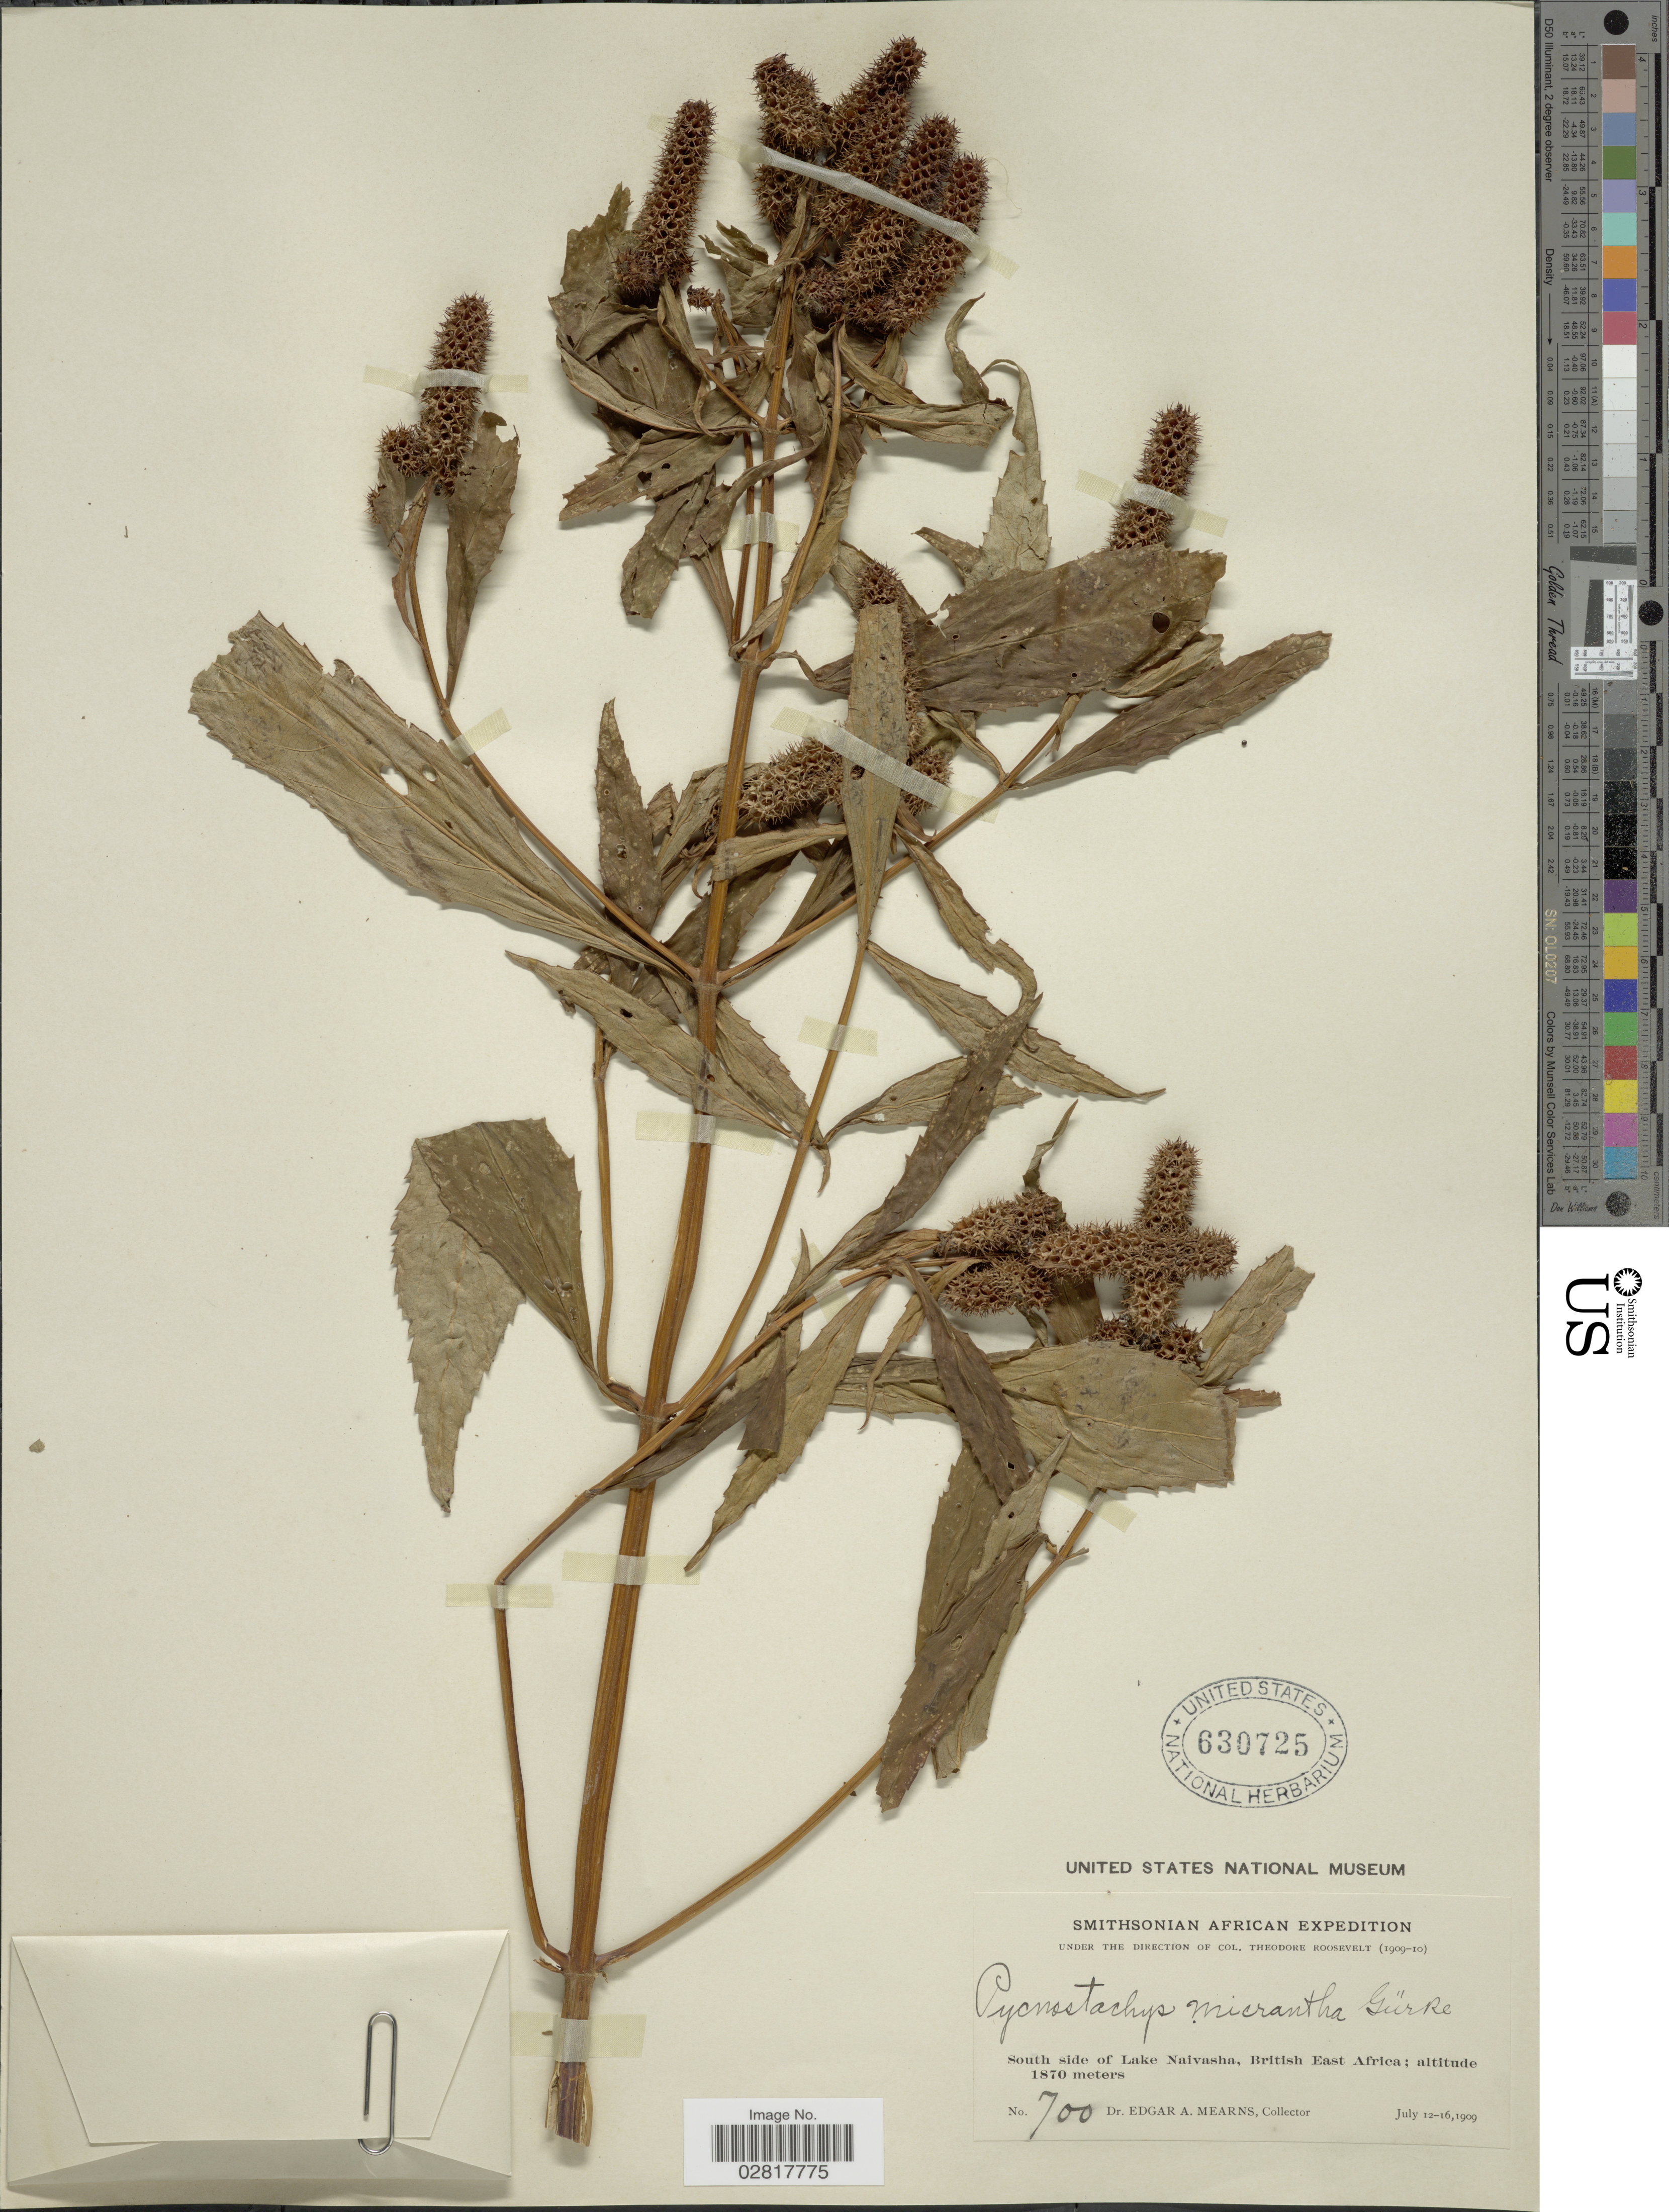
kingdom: Plantae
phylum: Tracheophyta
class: Magnoliopsida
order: Lamiales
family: Lamiaceae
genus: Pycnostachys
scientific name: Pycnostachys micrantha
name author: Gürke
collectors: E. A. Mearns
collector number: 700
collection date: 1909-07-12/1909-07-16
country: Kenya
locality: South side of Lake Naivasha, British East Africa.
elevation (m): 1870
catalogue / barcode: US 630725